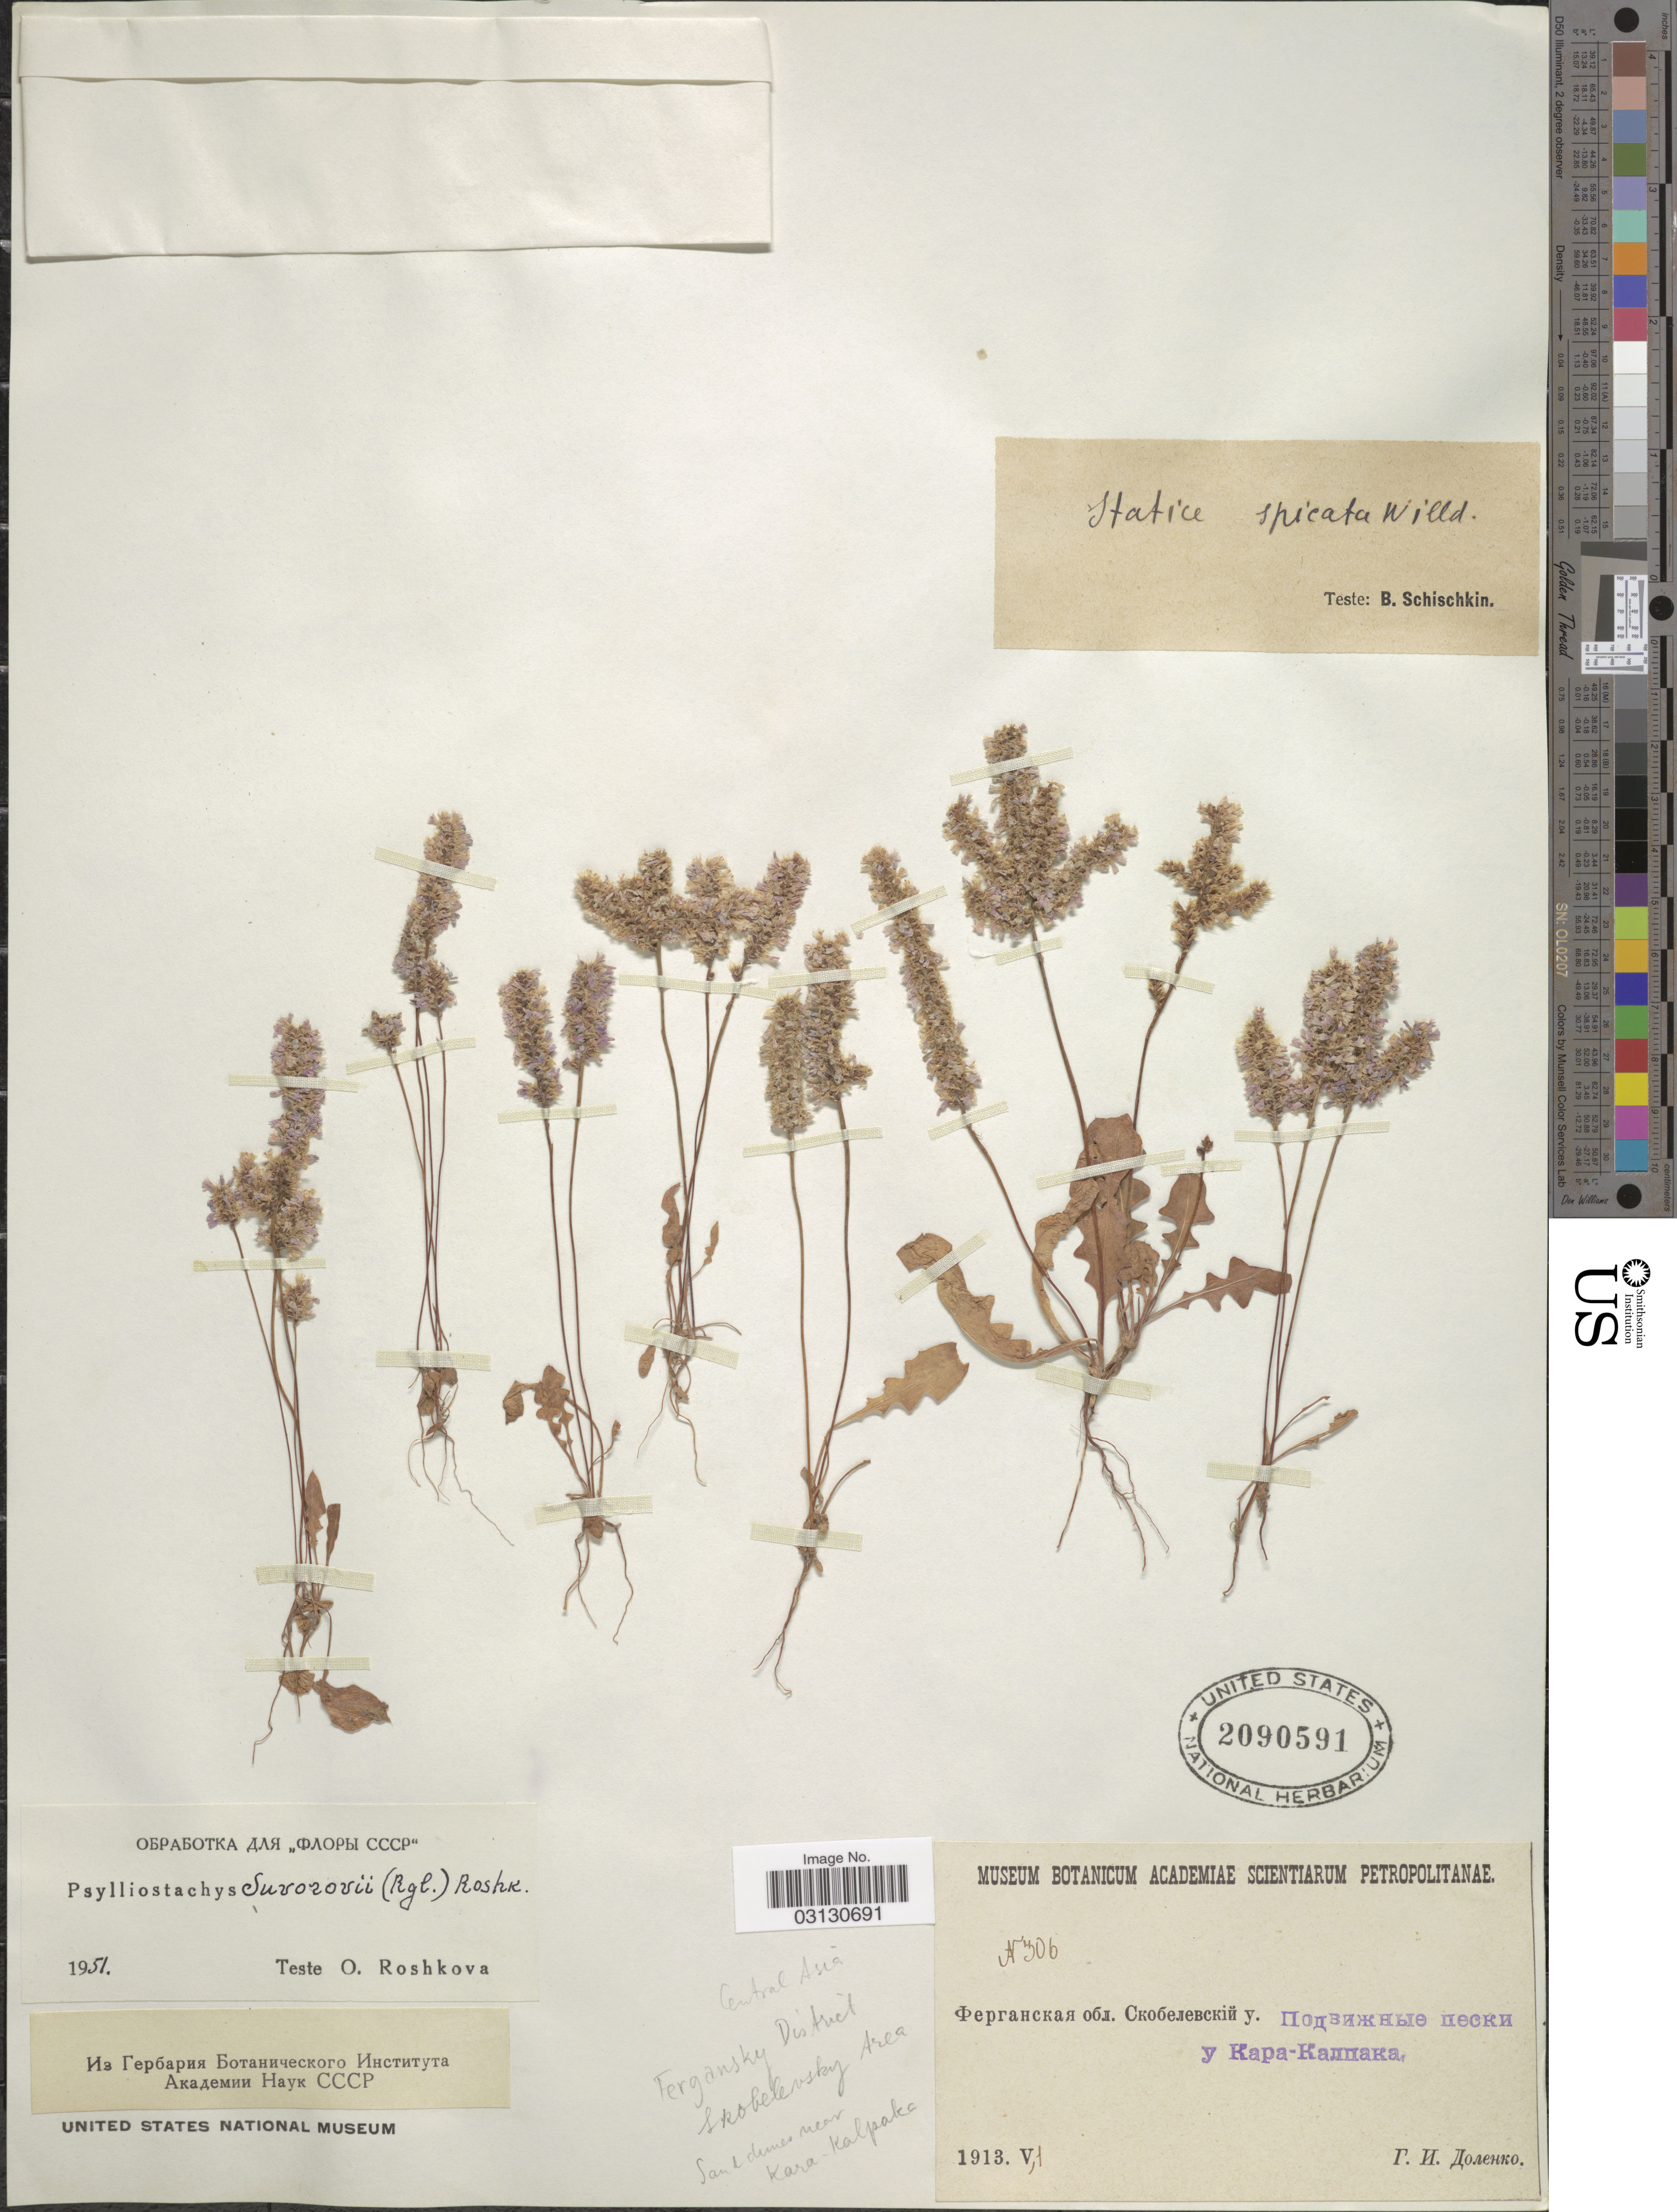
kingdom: Plantae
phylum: Tracheophyta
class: Magnoliopsida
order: Caryophyllales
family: Plumbaginaceae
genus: Psylliostachys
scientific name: Psylliostachys suvorovii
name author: (Regel) Roshkova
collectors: G. Dolenko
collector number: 306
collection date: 1913-05-01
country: Uzbekistan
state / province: Farg'ona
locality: Central Asia, Fergansky District, Skobelevsky Area, Sand dunes near Kara-Kalpaka.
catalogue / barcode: US 2090591